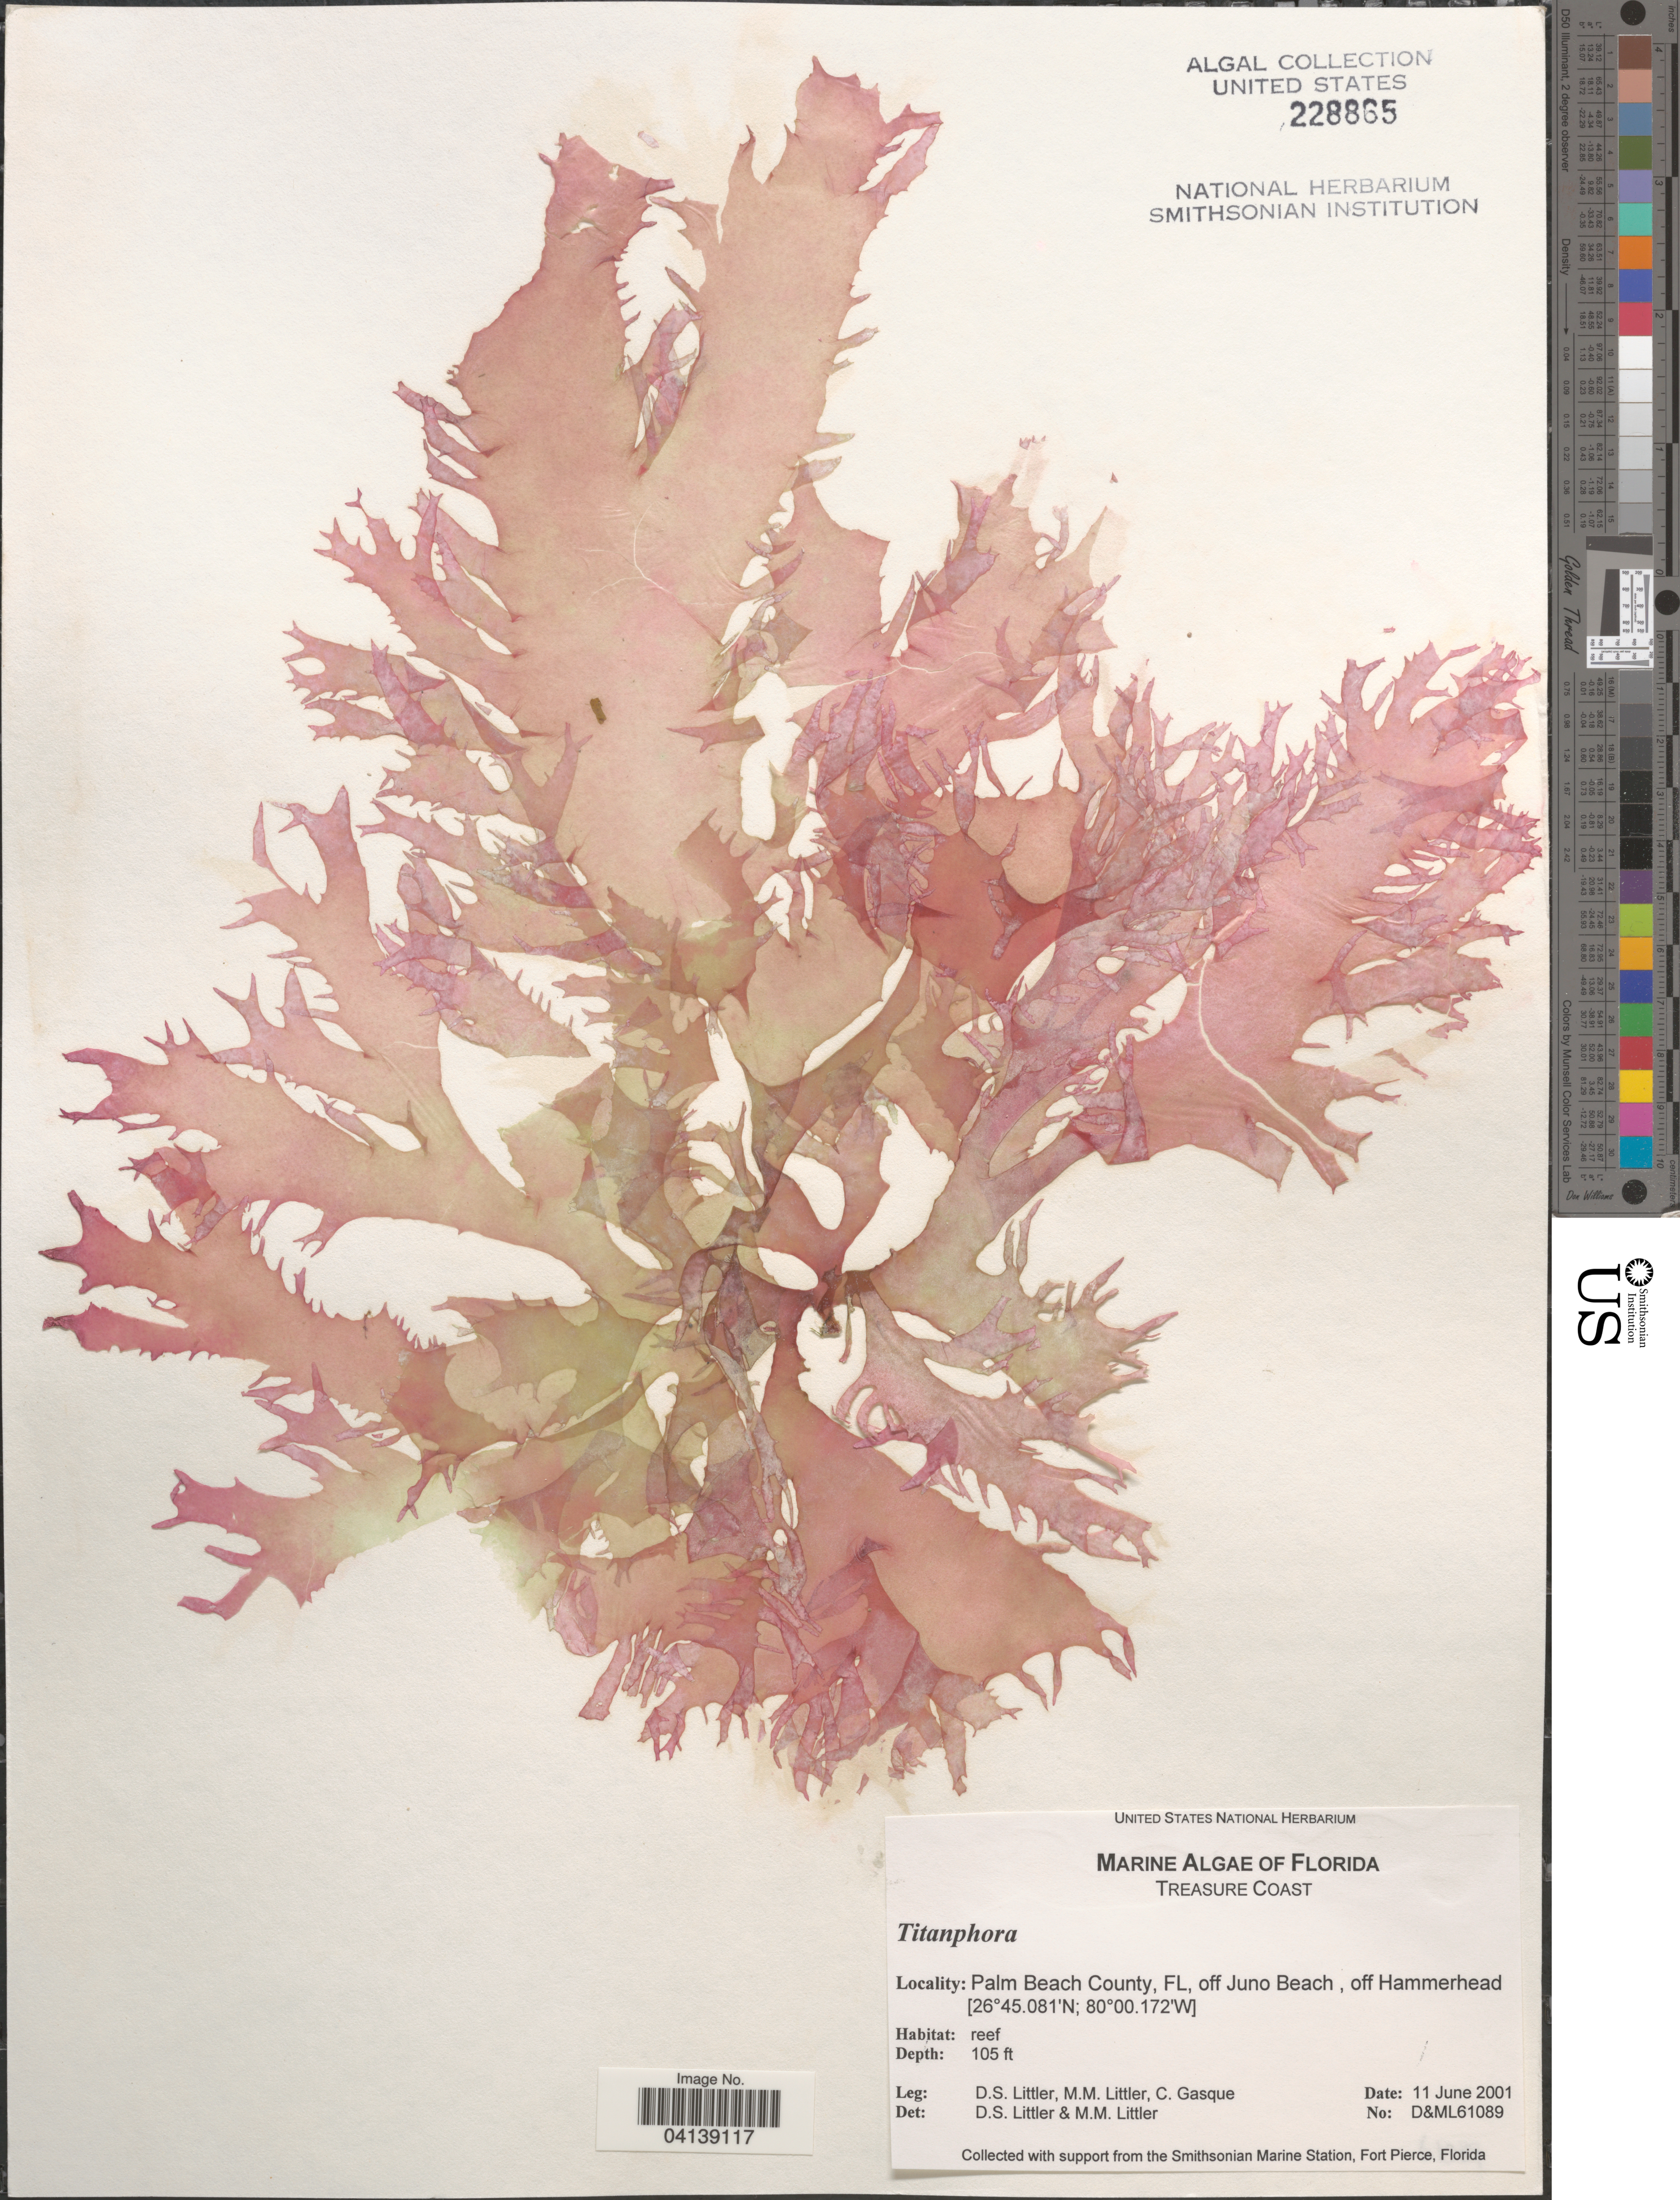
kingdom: Plantae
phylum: Rhodophyta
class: Florideophyceae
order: Nemastomatales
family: Schizymeniaceae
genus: Titanophora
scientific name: Titanophora sp.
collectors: D. S. Littler & C. Gasque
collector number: D&ML61089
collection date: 2001-06-11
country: United States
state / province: Florida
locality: Treasure Coast. Palm Beach County, off Juno Beach, off Hammerhead.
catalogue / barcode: US 228865